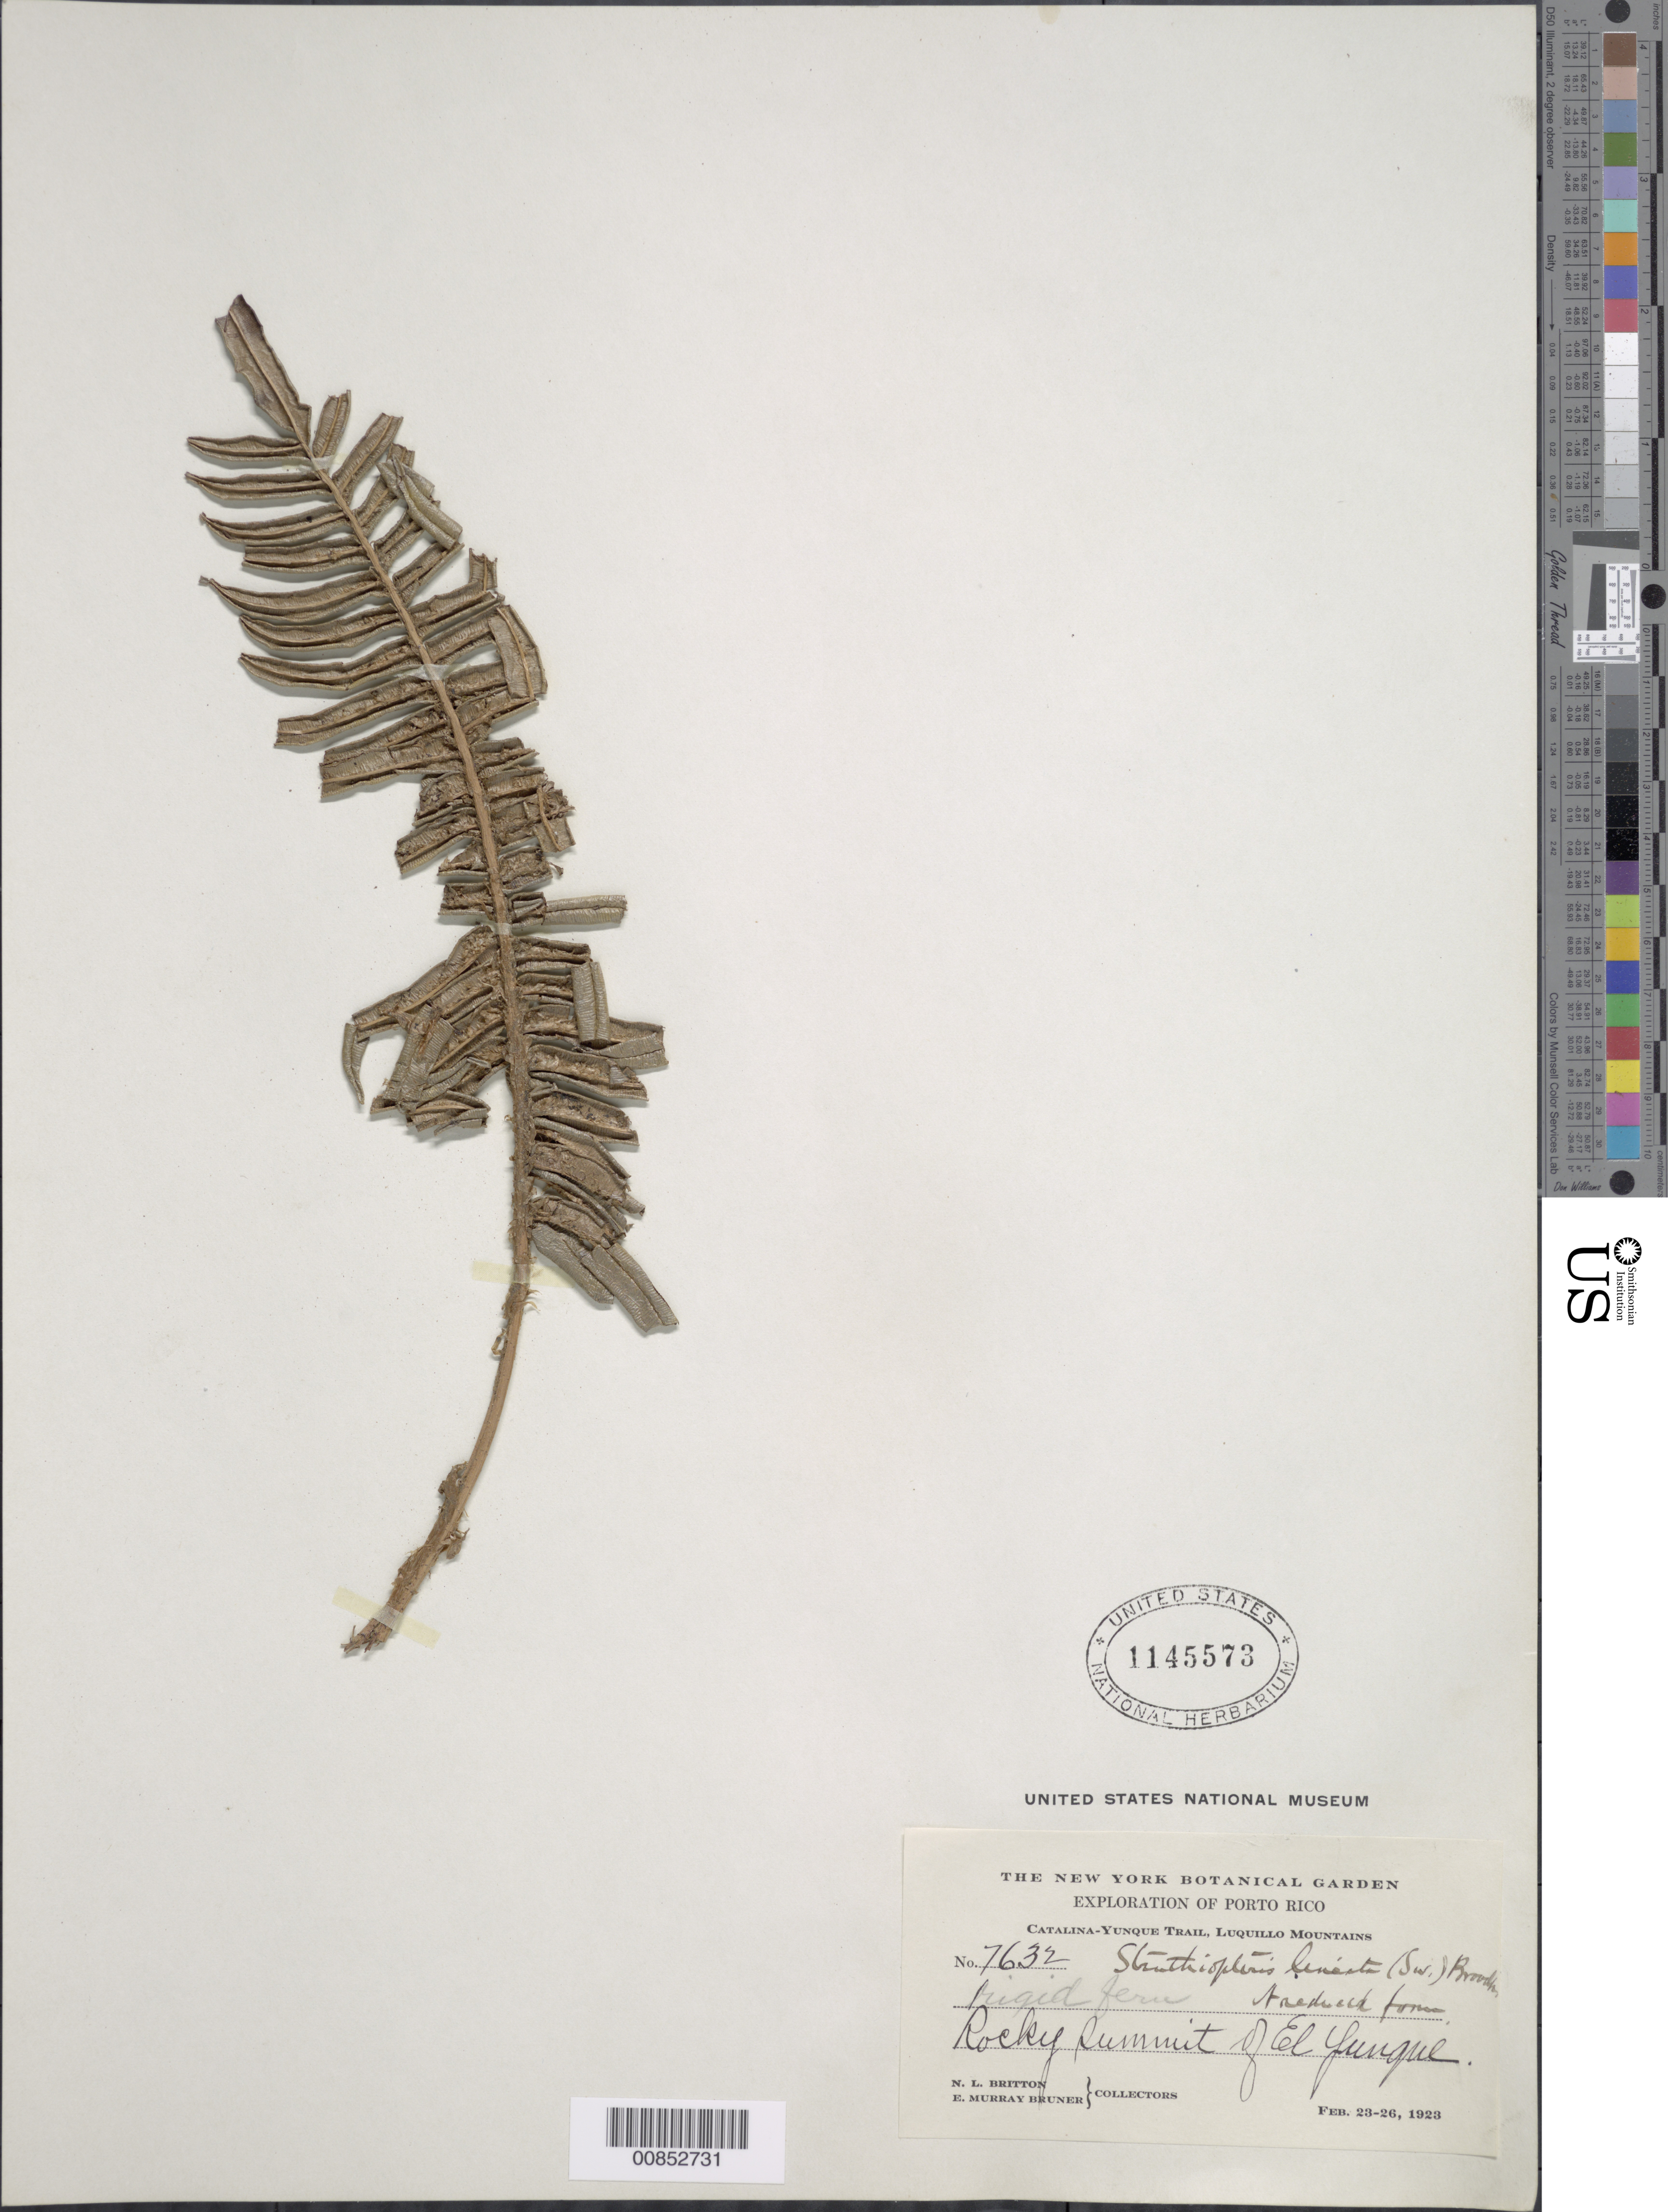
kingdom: Plantae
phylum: Tracheophyta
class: Polypodiopsida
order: Polypodiales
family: Blechnaceae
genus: Blechnum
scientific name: Blechnum lineatum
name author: (Sw.) C. Chr.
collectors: N. Britton & E. Bruner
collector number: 7632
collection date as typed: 23 Feb 1923 to 26 Feb 1923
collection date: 1923-02-23/1923-02-26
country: Puerto Rico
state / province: Luquillo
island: Puerto Rico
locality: Luquillo Mts., Catalina-Yunque Trail, summit El Yunque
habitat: Rocky summit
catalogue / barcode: US 1145573